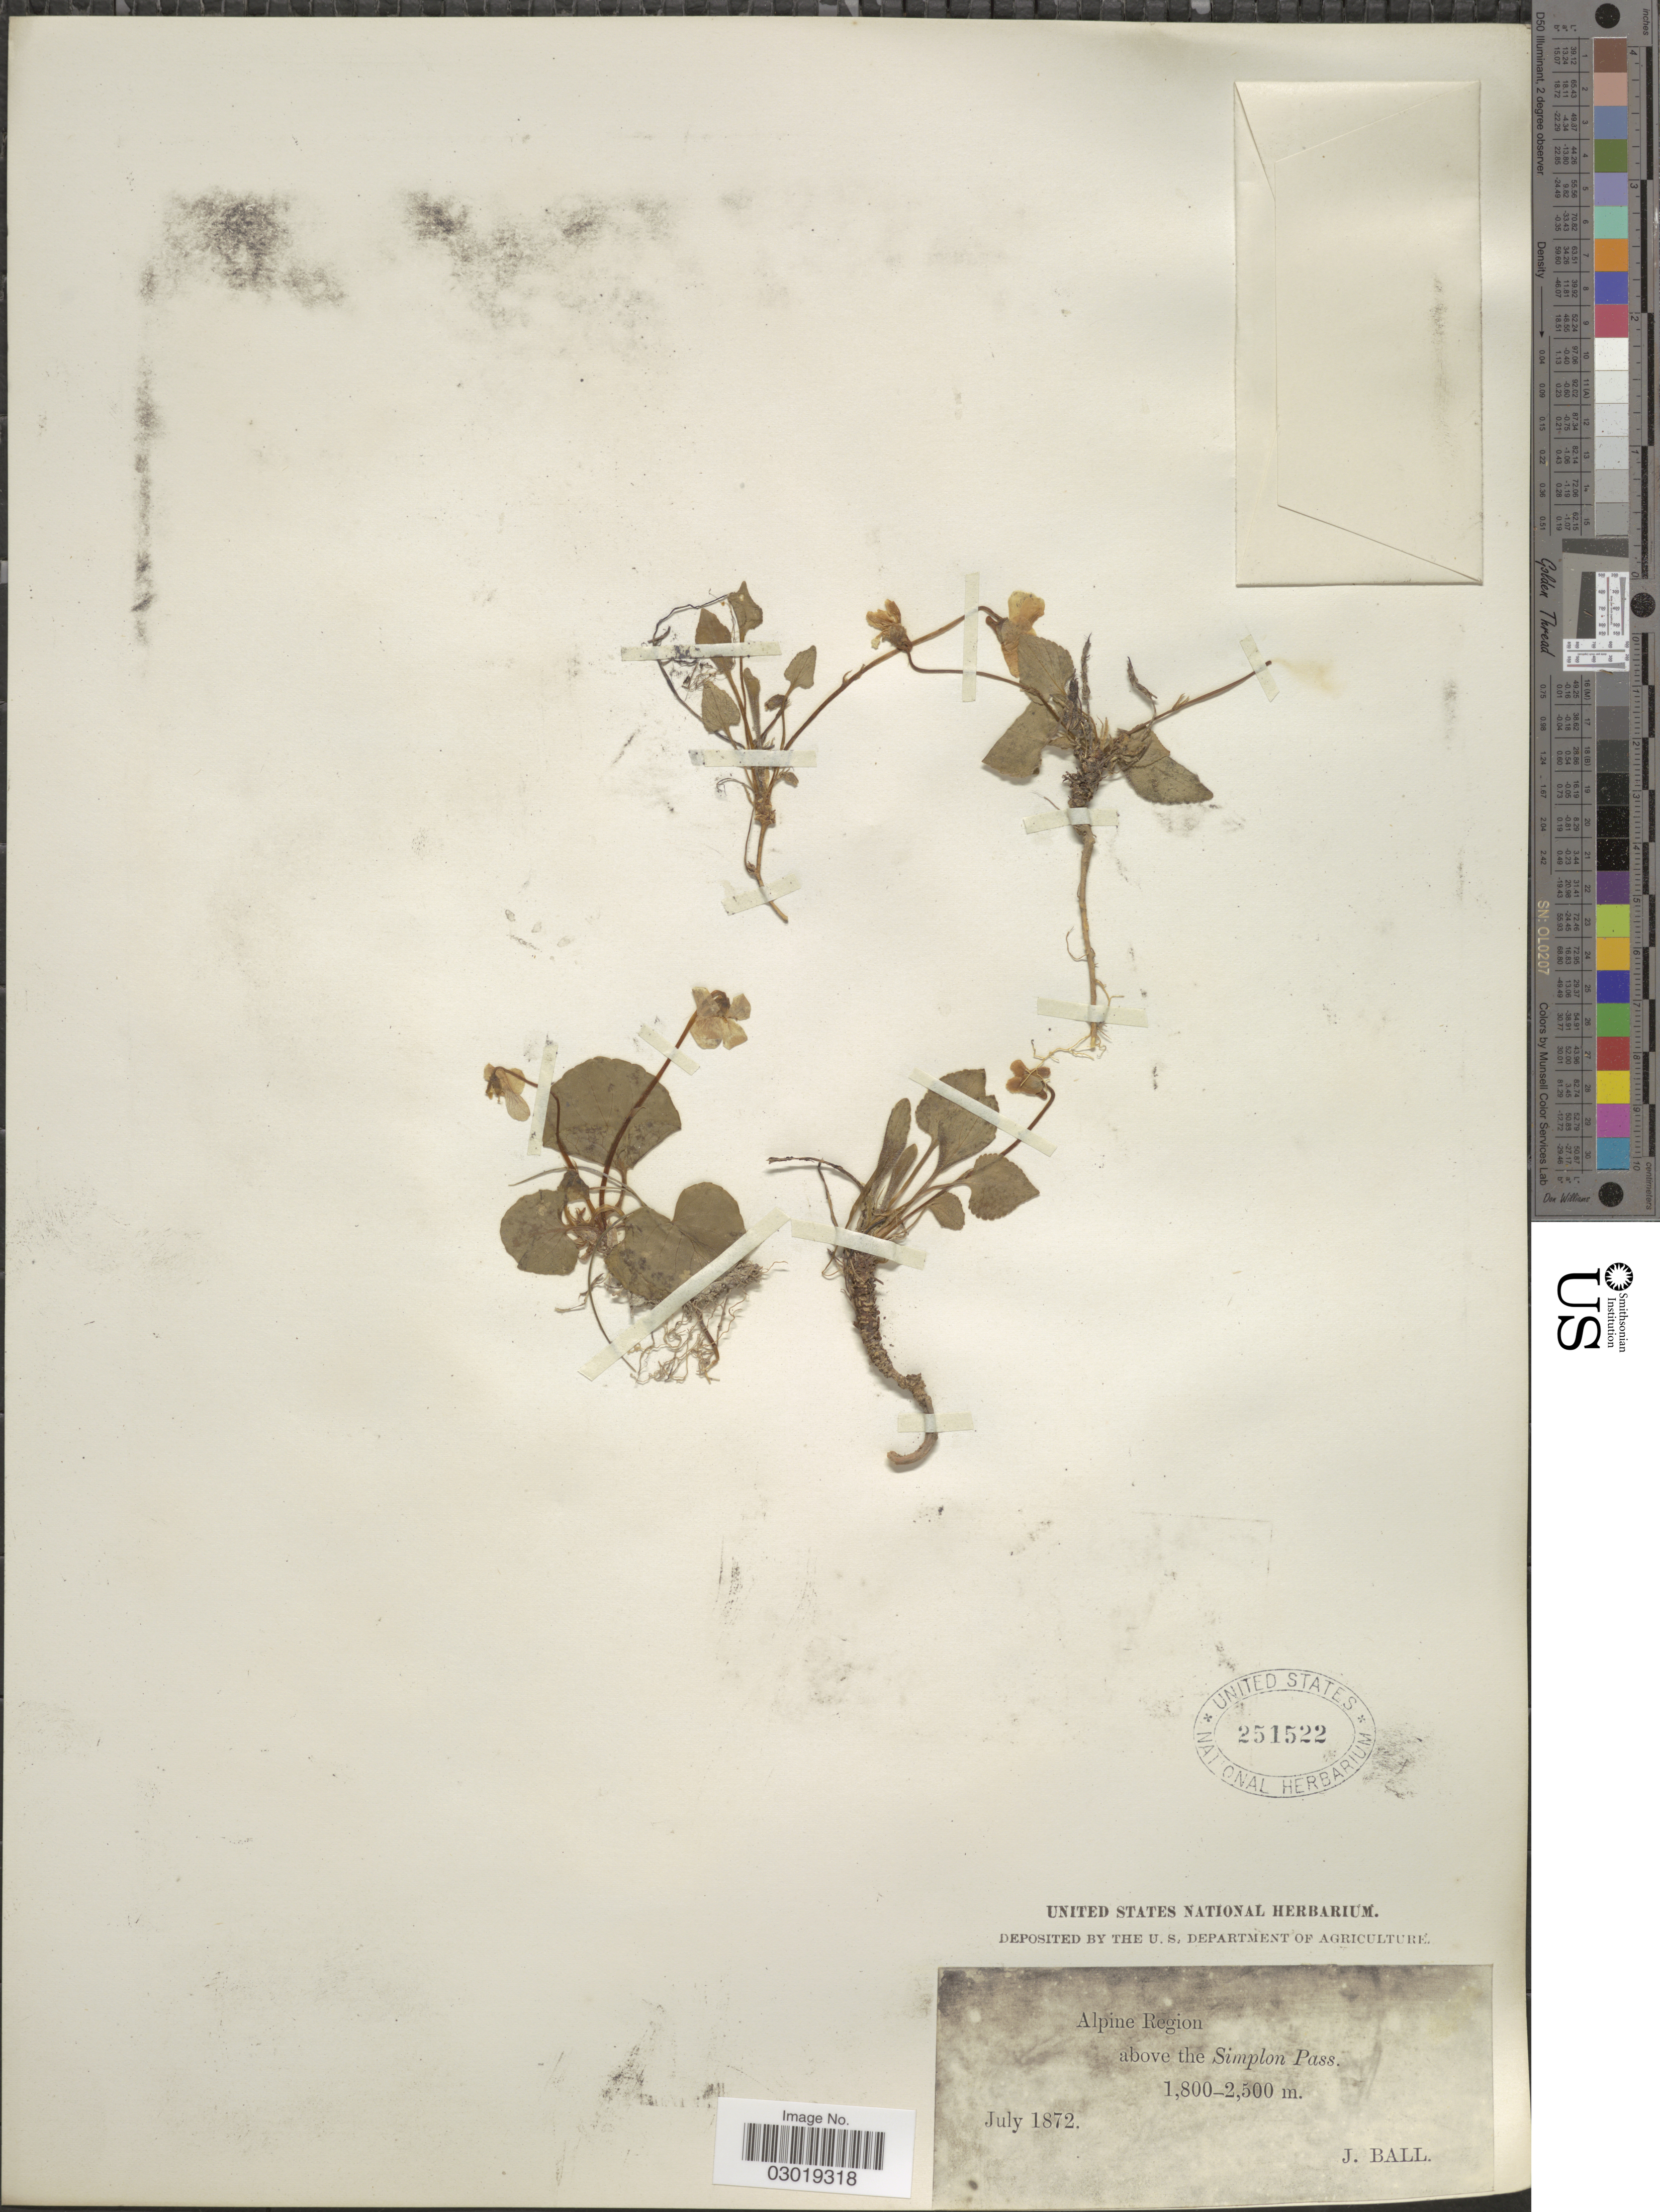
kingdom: Plantae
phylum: Tracheophyta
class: Magnoliopsida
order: Malpighiales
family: Violaceae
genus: Viola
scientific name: Viola sp.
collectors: J. Ball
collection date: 1872-07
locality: Alpine Region above the Simplon Pass.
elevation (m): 1800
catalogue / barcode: US 251522